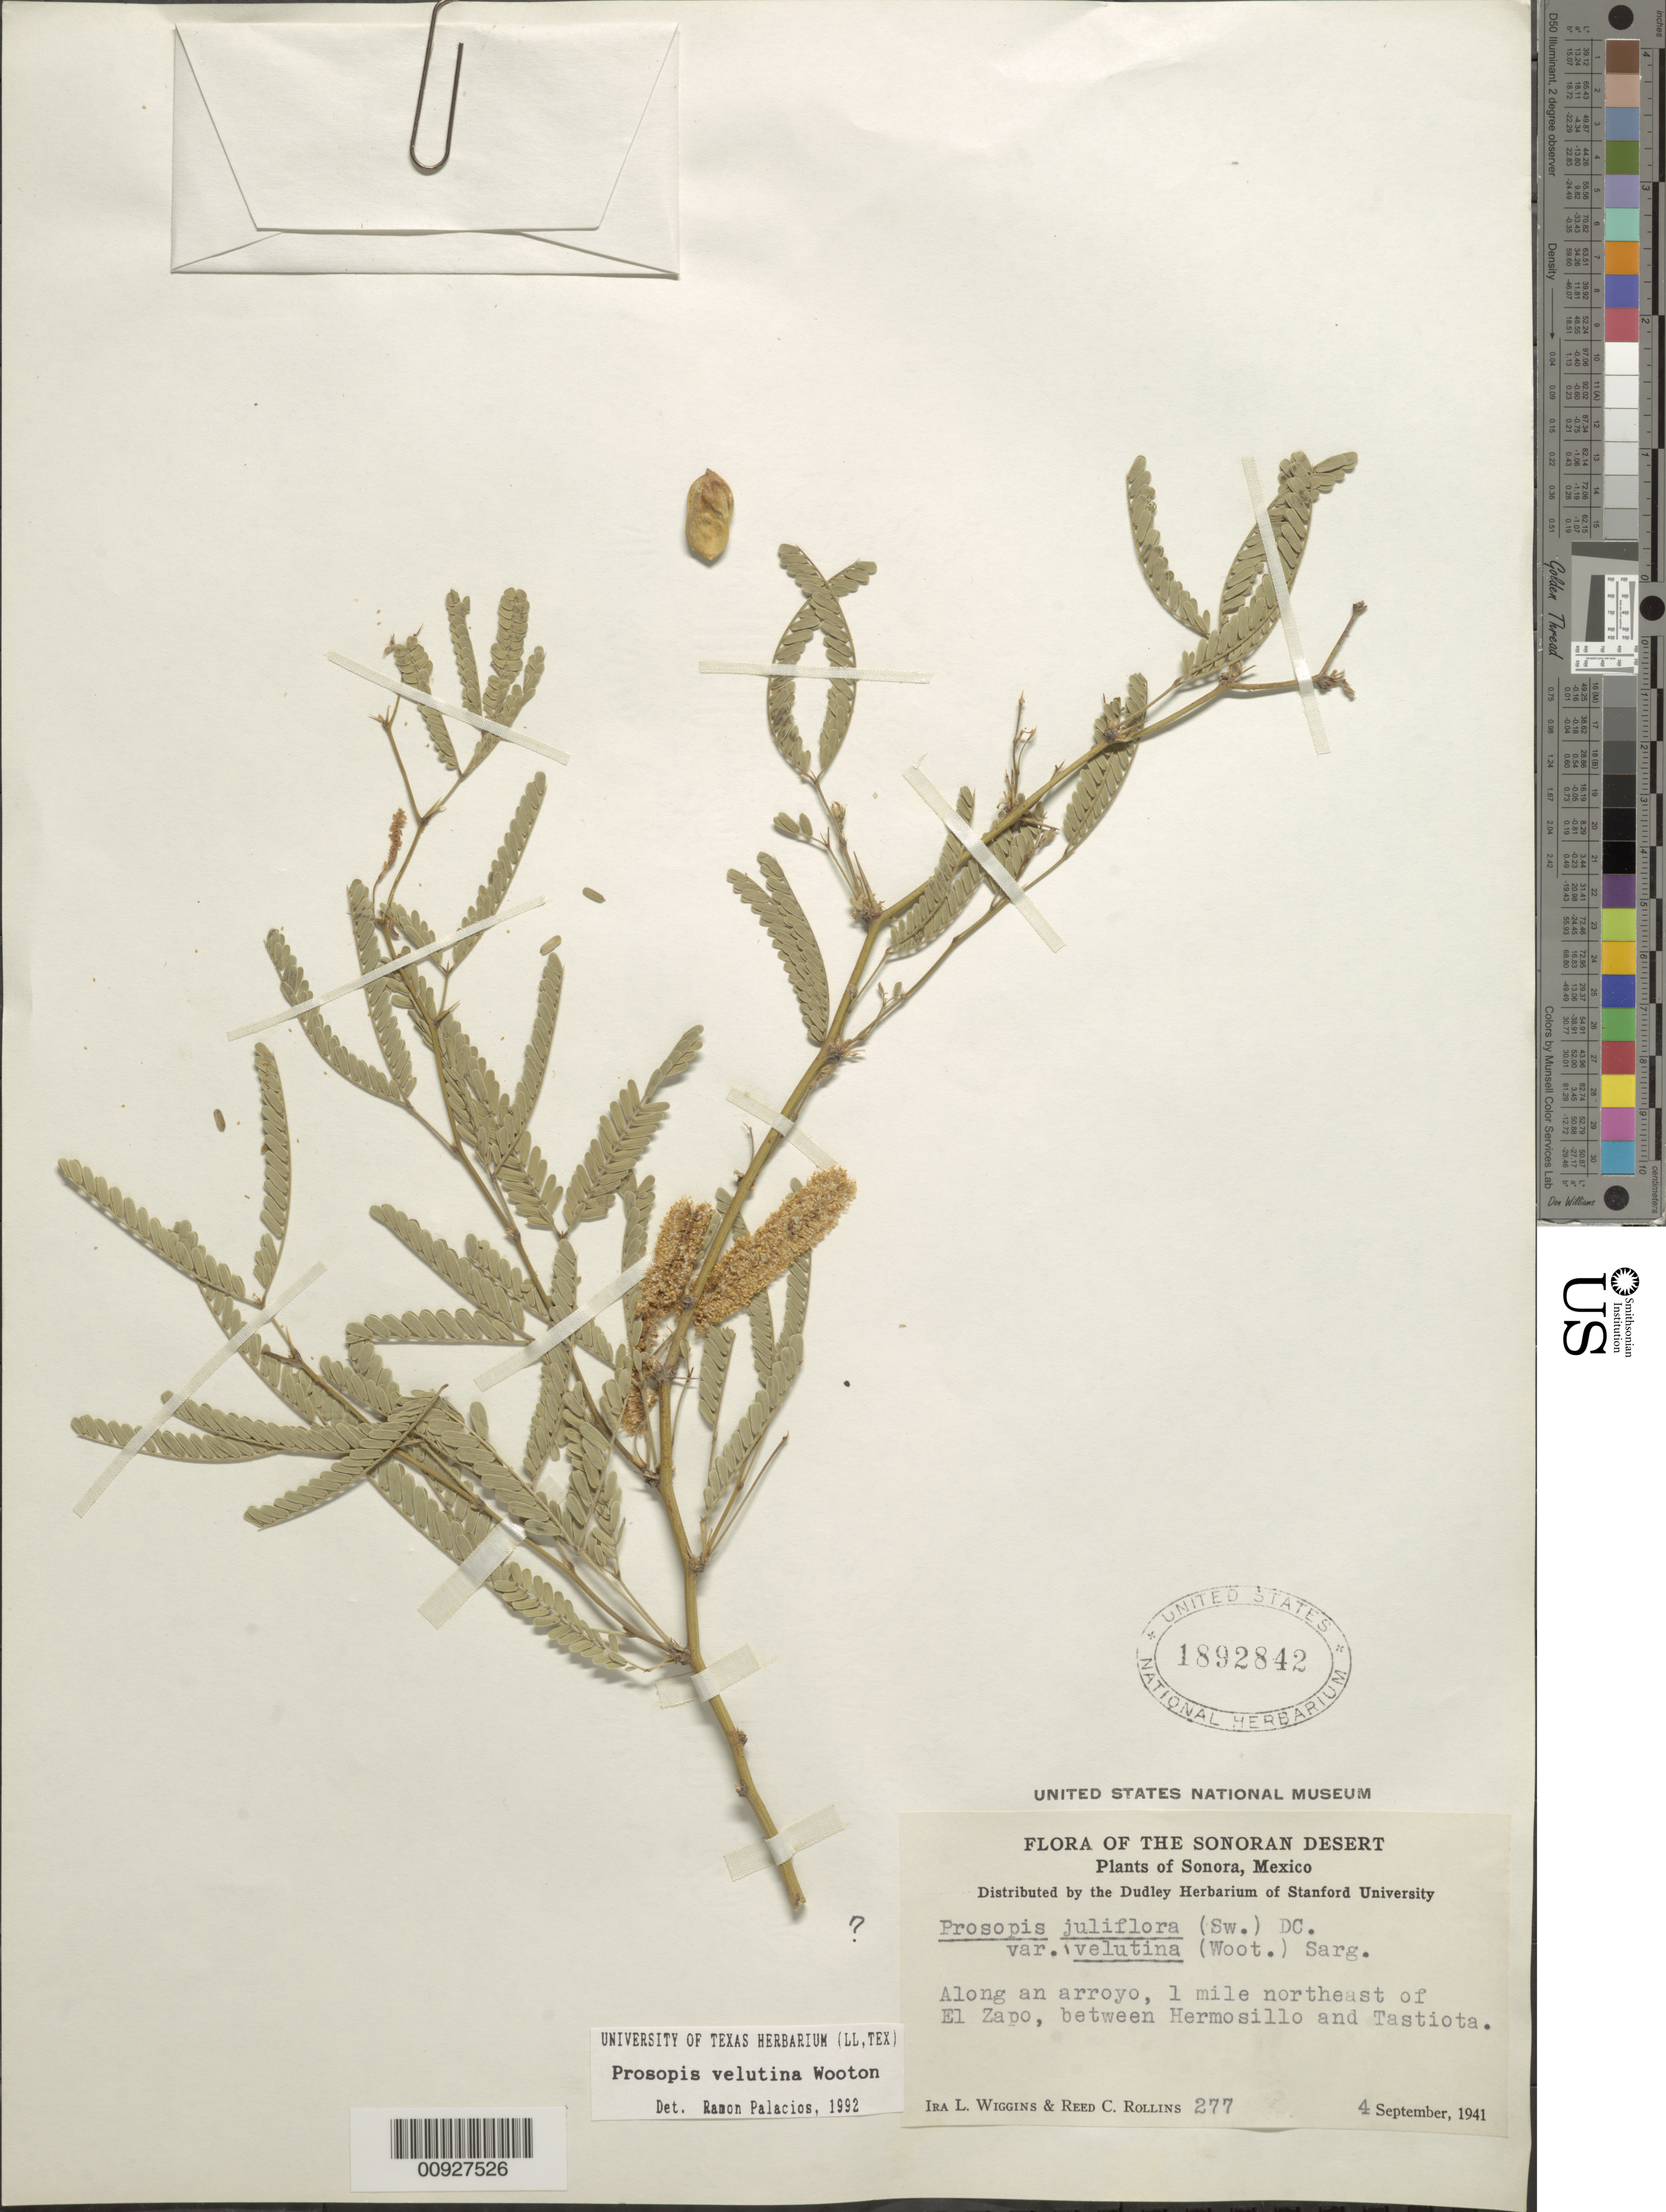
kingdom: Plantae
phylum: Tracheophyta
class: Magnoliopsida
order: Fabales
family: Fabaceae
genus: Neltuma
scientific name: Neltuma velutina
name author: (Wooton) Britton & Rose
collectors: I. L. Wiggins & R. C. Rollins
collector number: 277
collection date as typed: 04 Sep 1941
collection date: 1941-09-04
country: Mexico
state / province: Sonora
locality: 1 mile northeast of El Zapo, between Hermosillo and Tastiota.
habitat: Along an arroyo.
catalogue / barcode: US 1892842